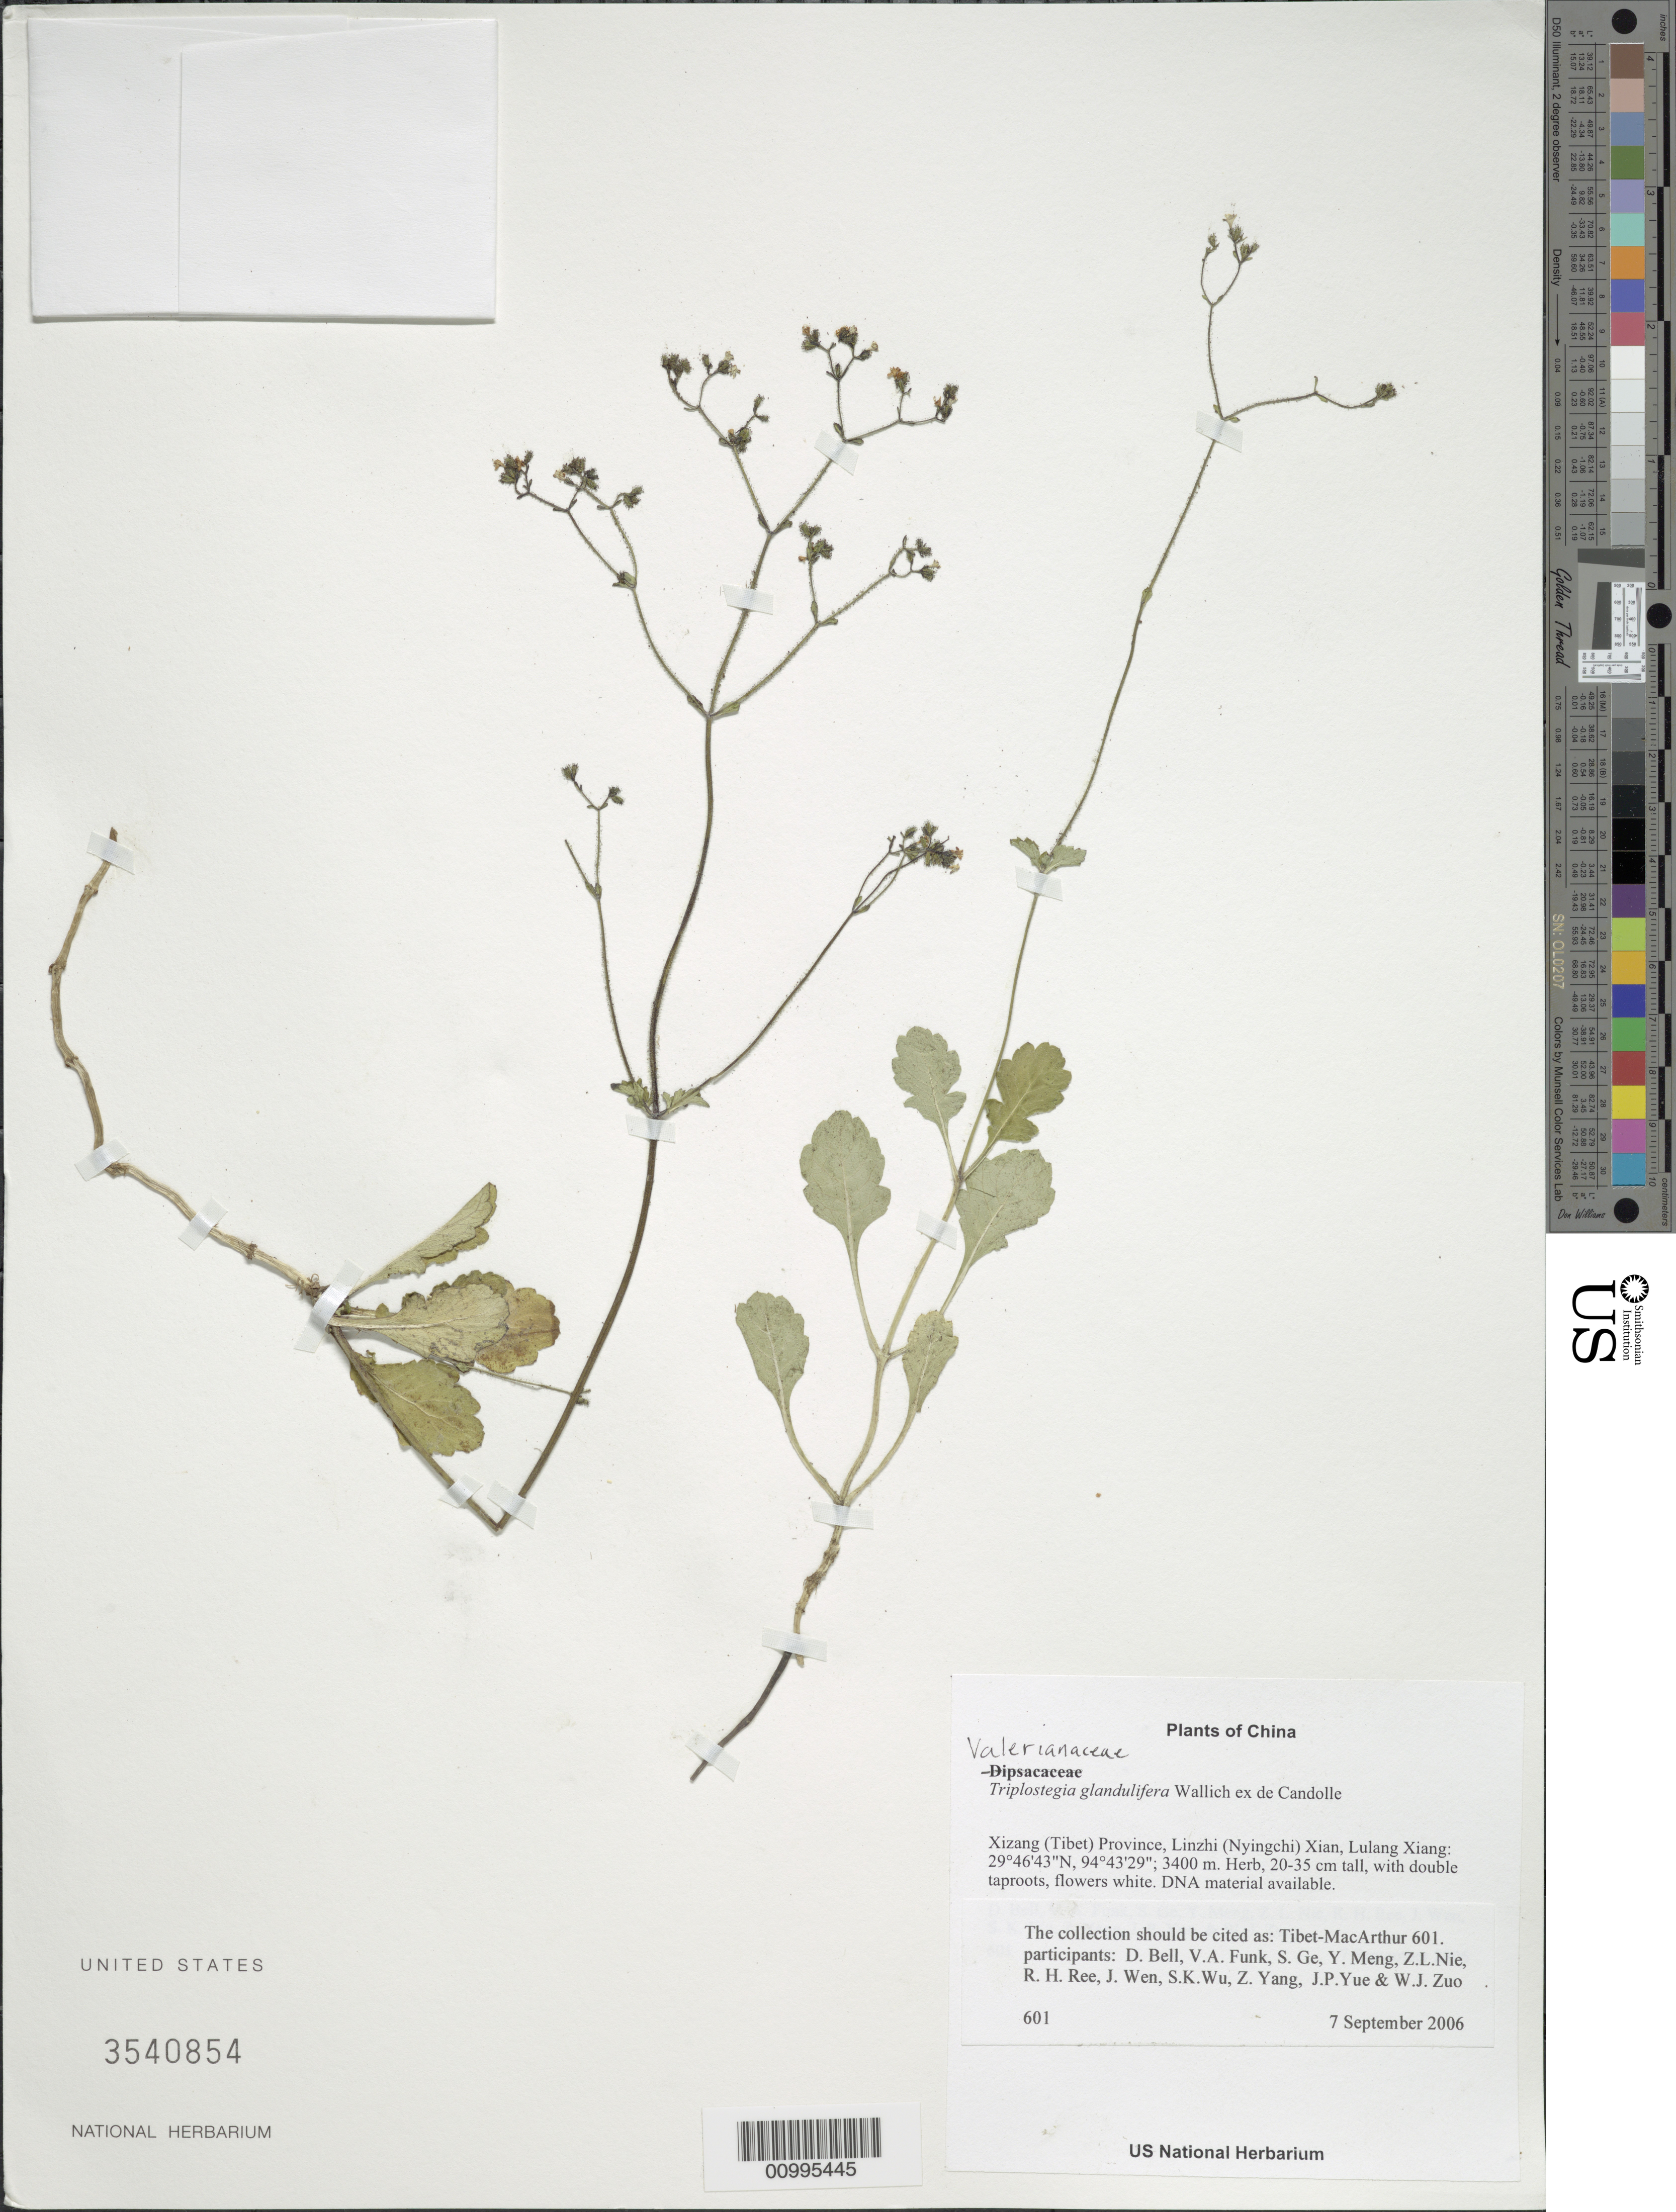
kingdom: Plantae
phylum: Tracheophyta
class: Magnoliopsida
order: Dipsacales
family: Caprifoliaceae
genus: Triplostegia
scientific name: Triplostegia glandulifera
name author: Wall. ex DC.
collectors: Tibet-MacArthur, D. A. Bell, V. Funk, S. Ge, Y. Meng, Z. Nie, R. Ree, J. Wen, S. K. Wu, Z. Yang, J. Yue & W. Zuo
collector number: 601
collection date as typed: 07 Sep 2006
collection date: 2006-09-07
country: China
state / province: Xizang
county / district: Linzhi (Nyingchi) Xian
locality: Lulang Xiang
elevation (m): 3400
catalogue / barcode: US 3540854